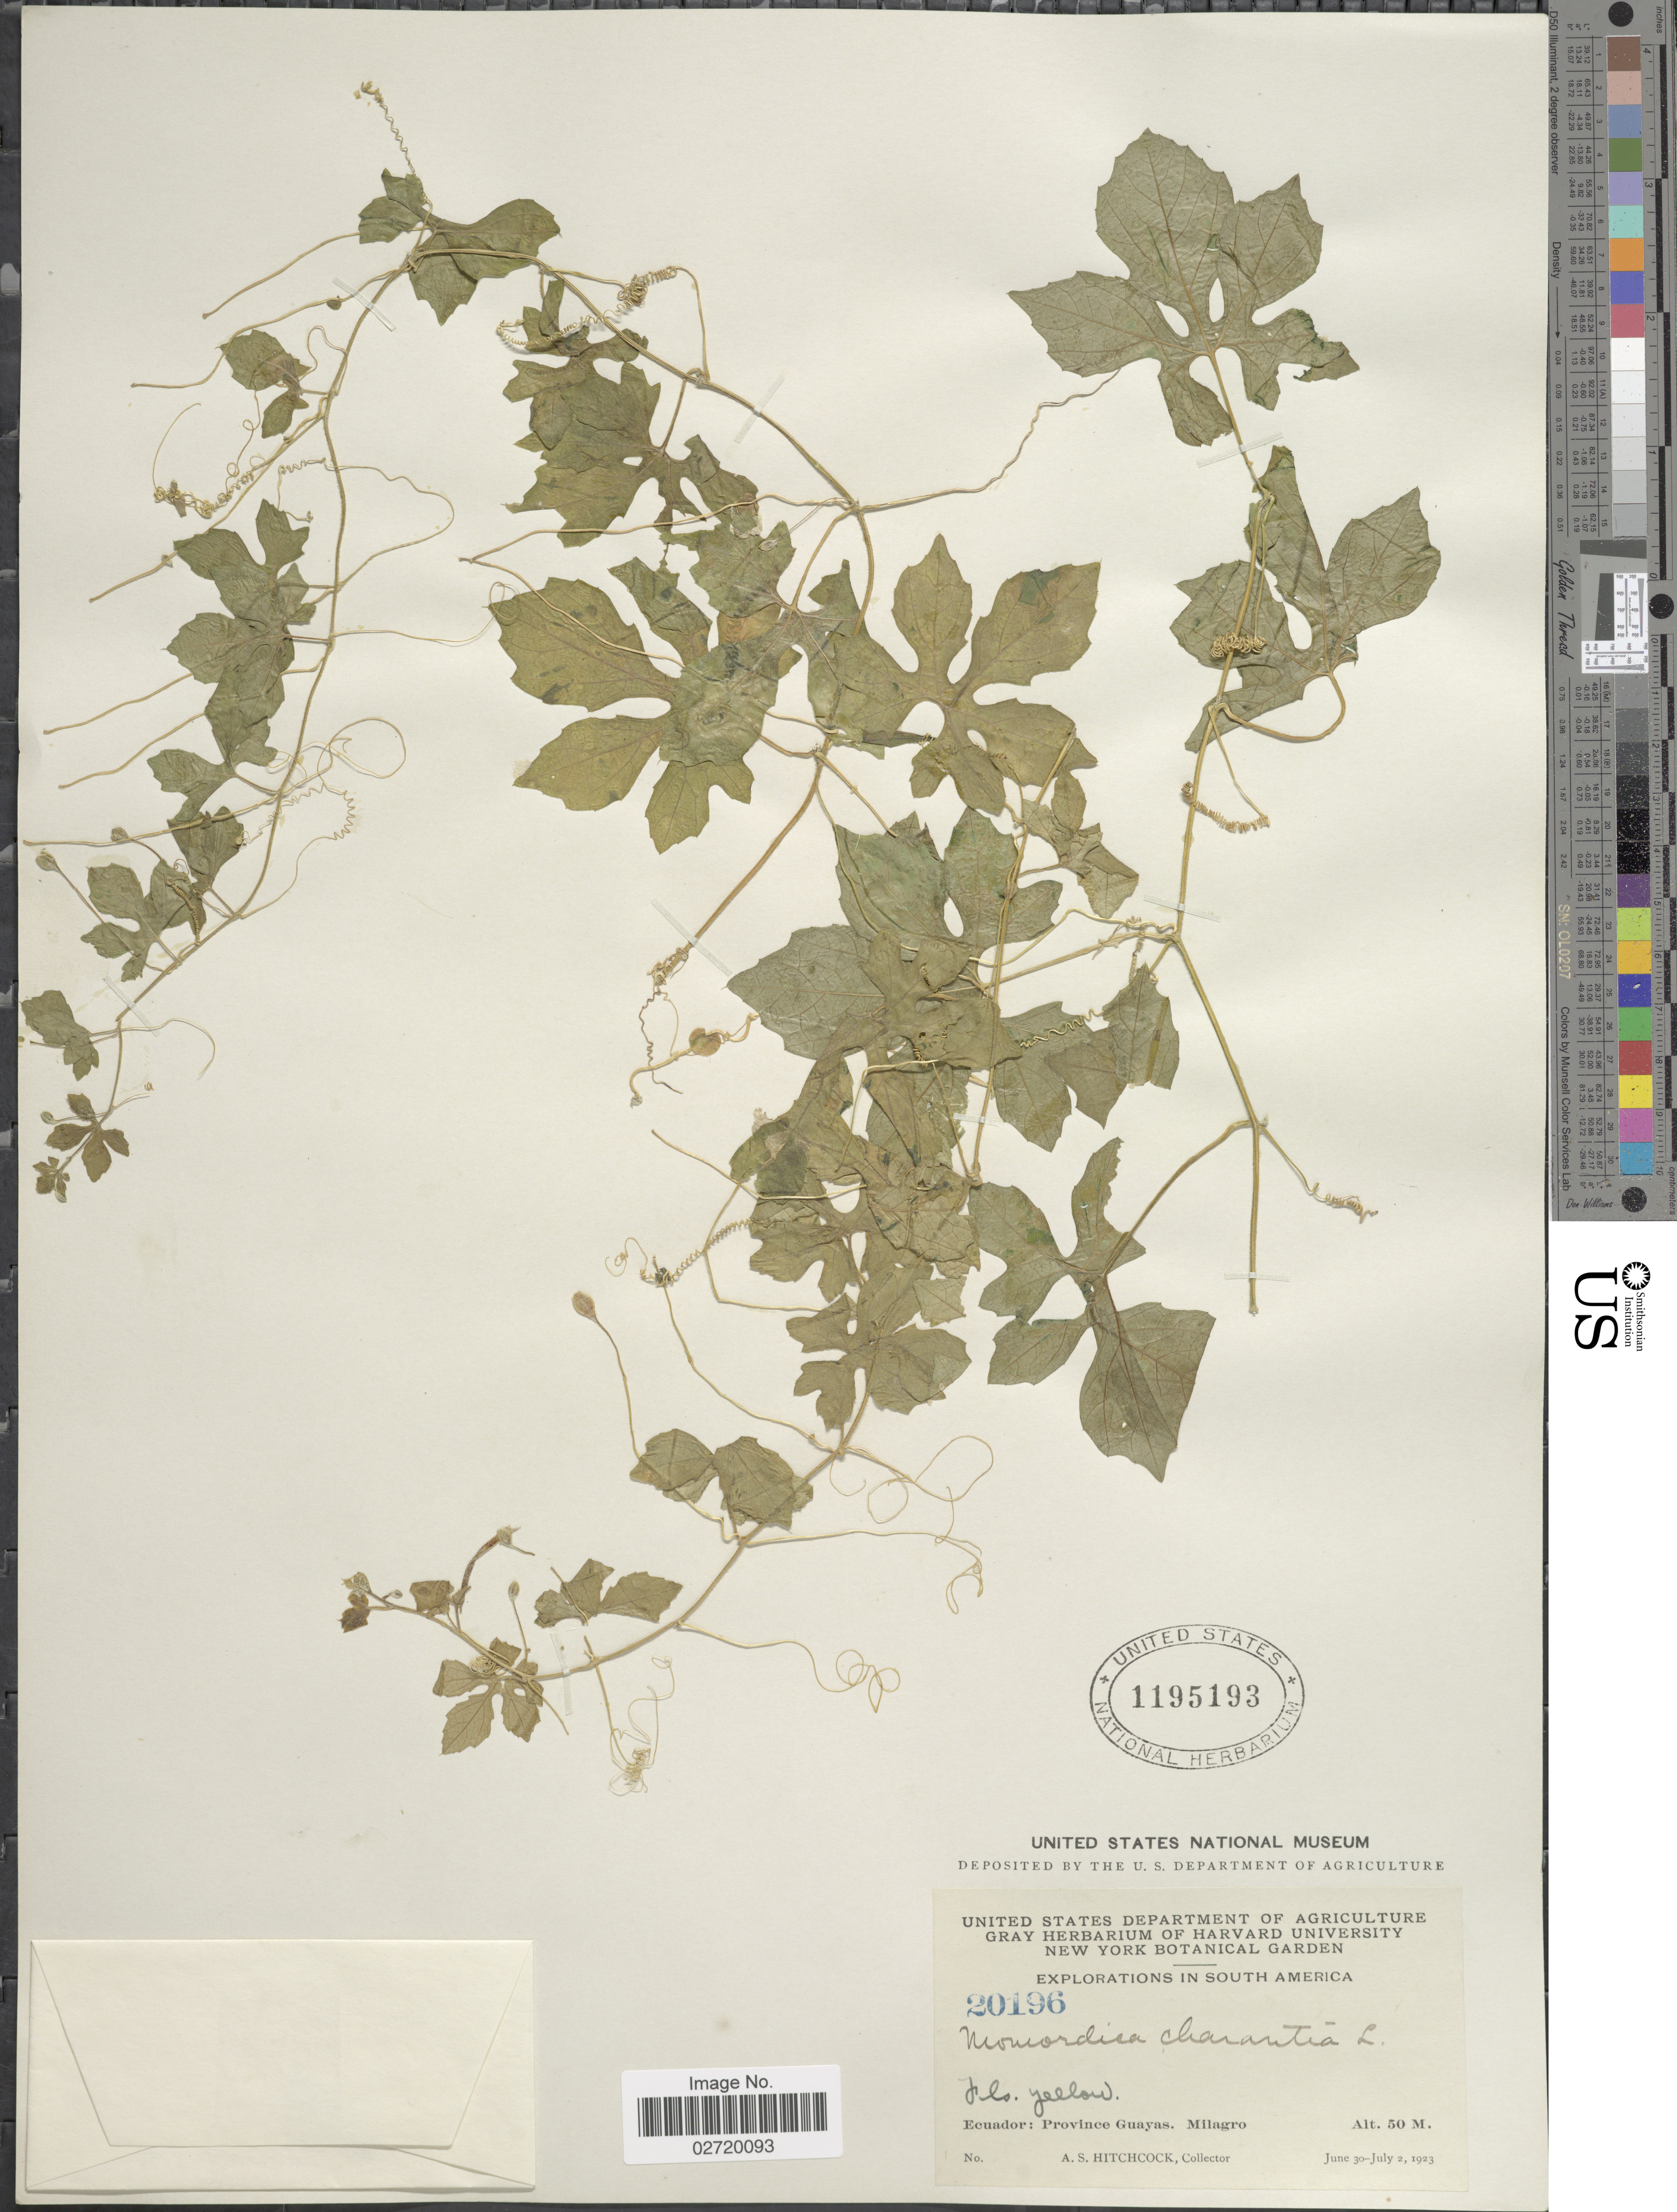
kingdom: Plantae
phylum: Tracheophyta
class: Magnoliopsida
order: Cucurbitales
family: Cucurbitaceae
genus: Momordica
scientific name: Momordica charantia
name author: L.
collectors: A. S. Hitchcock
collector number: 20196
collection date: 1923-06-30/1923-07-02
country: Ecuador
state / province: Guayas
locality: Ecuador: Province Guayas, Milagro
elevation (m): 50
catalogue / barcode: US 1195193